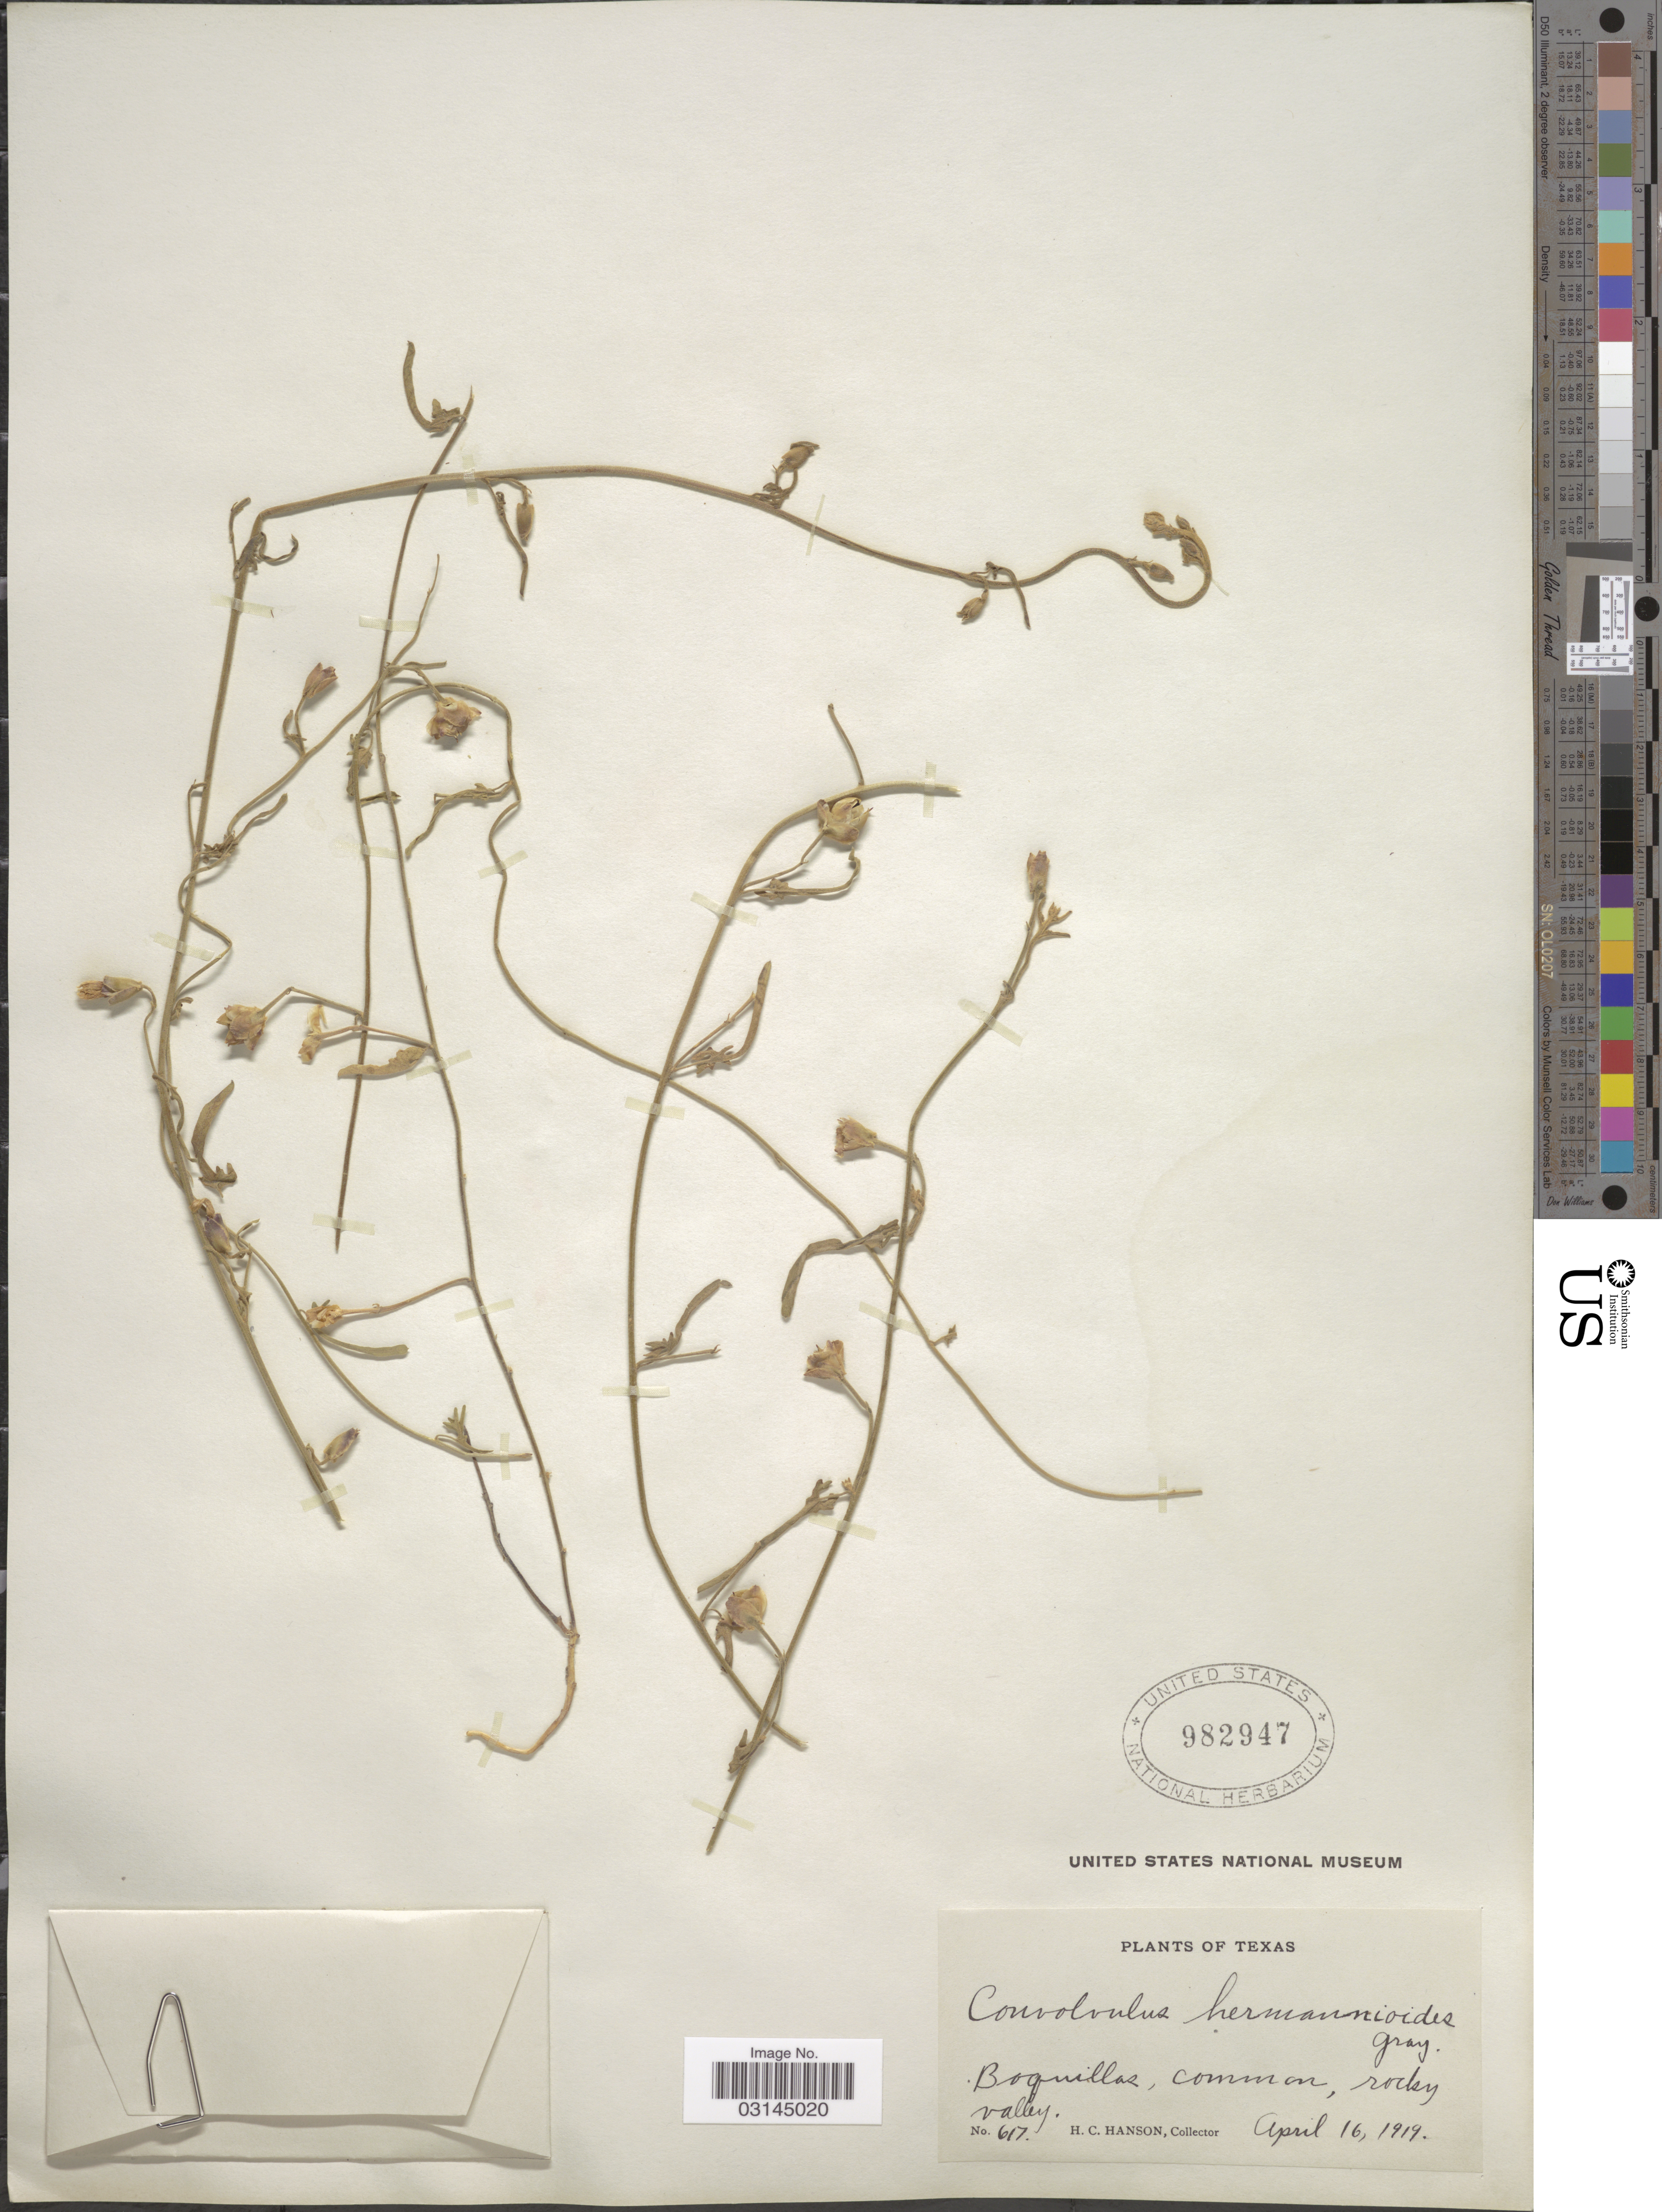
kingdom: Plantae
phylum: Tracheophyta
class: Magnoliopsida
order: Solanales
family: Convolvulaceae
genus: Convolvulus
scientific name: Convolvulus incanus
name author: Vahl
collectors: H. Hanson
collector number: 617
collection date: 1919-04-16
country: United States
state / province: Texas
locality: Boquillas, common, rocky valley.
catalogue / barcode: US 982947